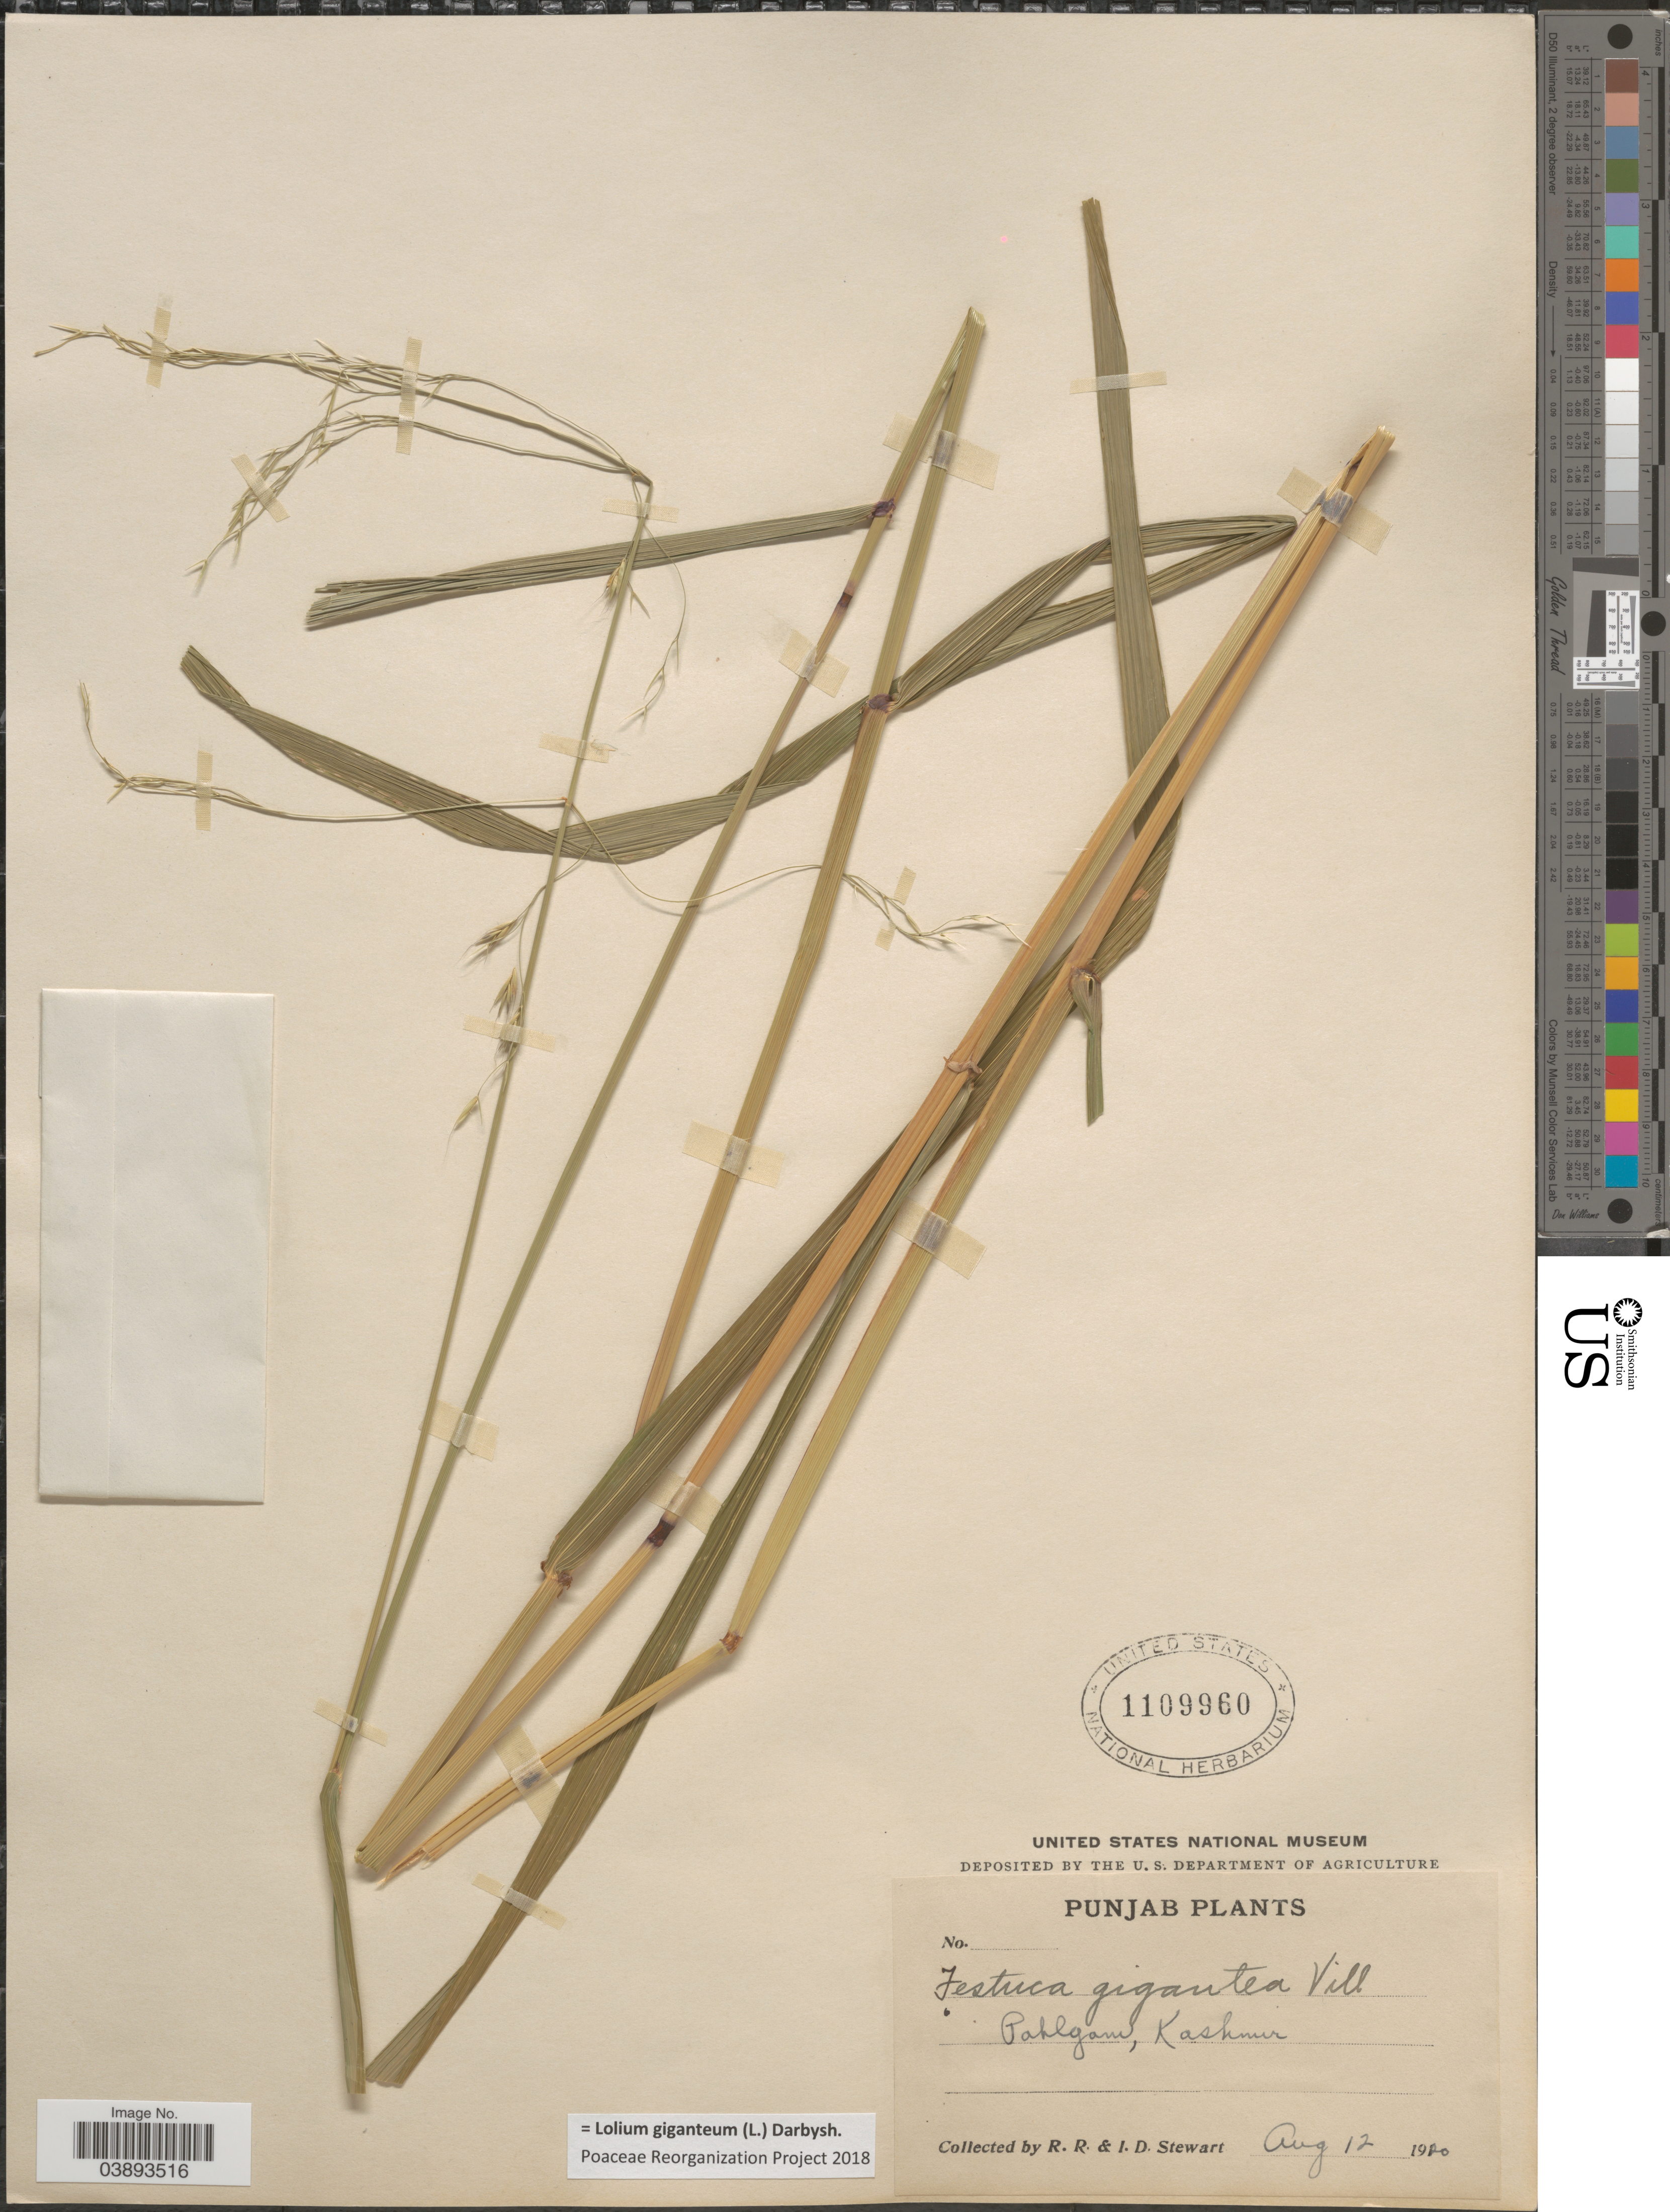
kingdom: Plantae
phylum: Tracheophyta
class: Liliopsida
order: Poales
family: Poaceae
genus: Lolium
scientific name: Lolium giganteum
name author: (L.) Darbysh.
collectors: R. Stewart & I. Stewart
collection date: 1920-08-12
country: India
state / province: Jammu and Kashmir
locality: Pahlgam, Kashmir.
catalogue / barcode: US 1109960